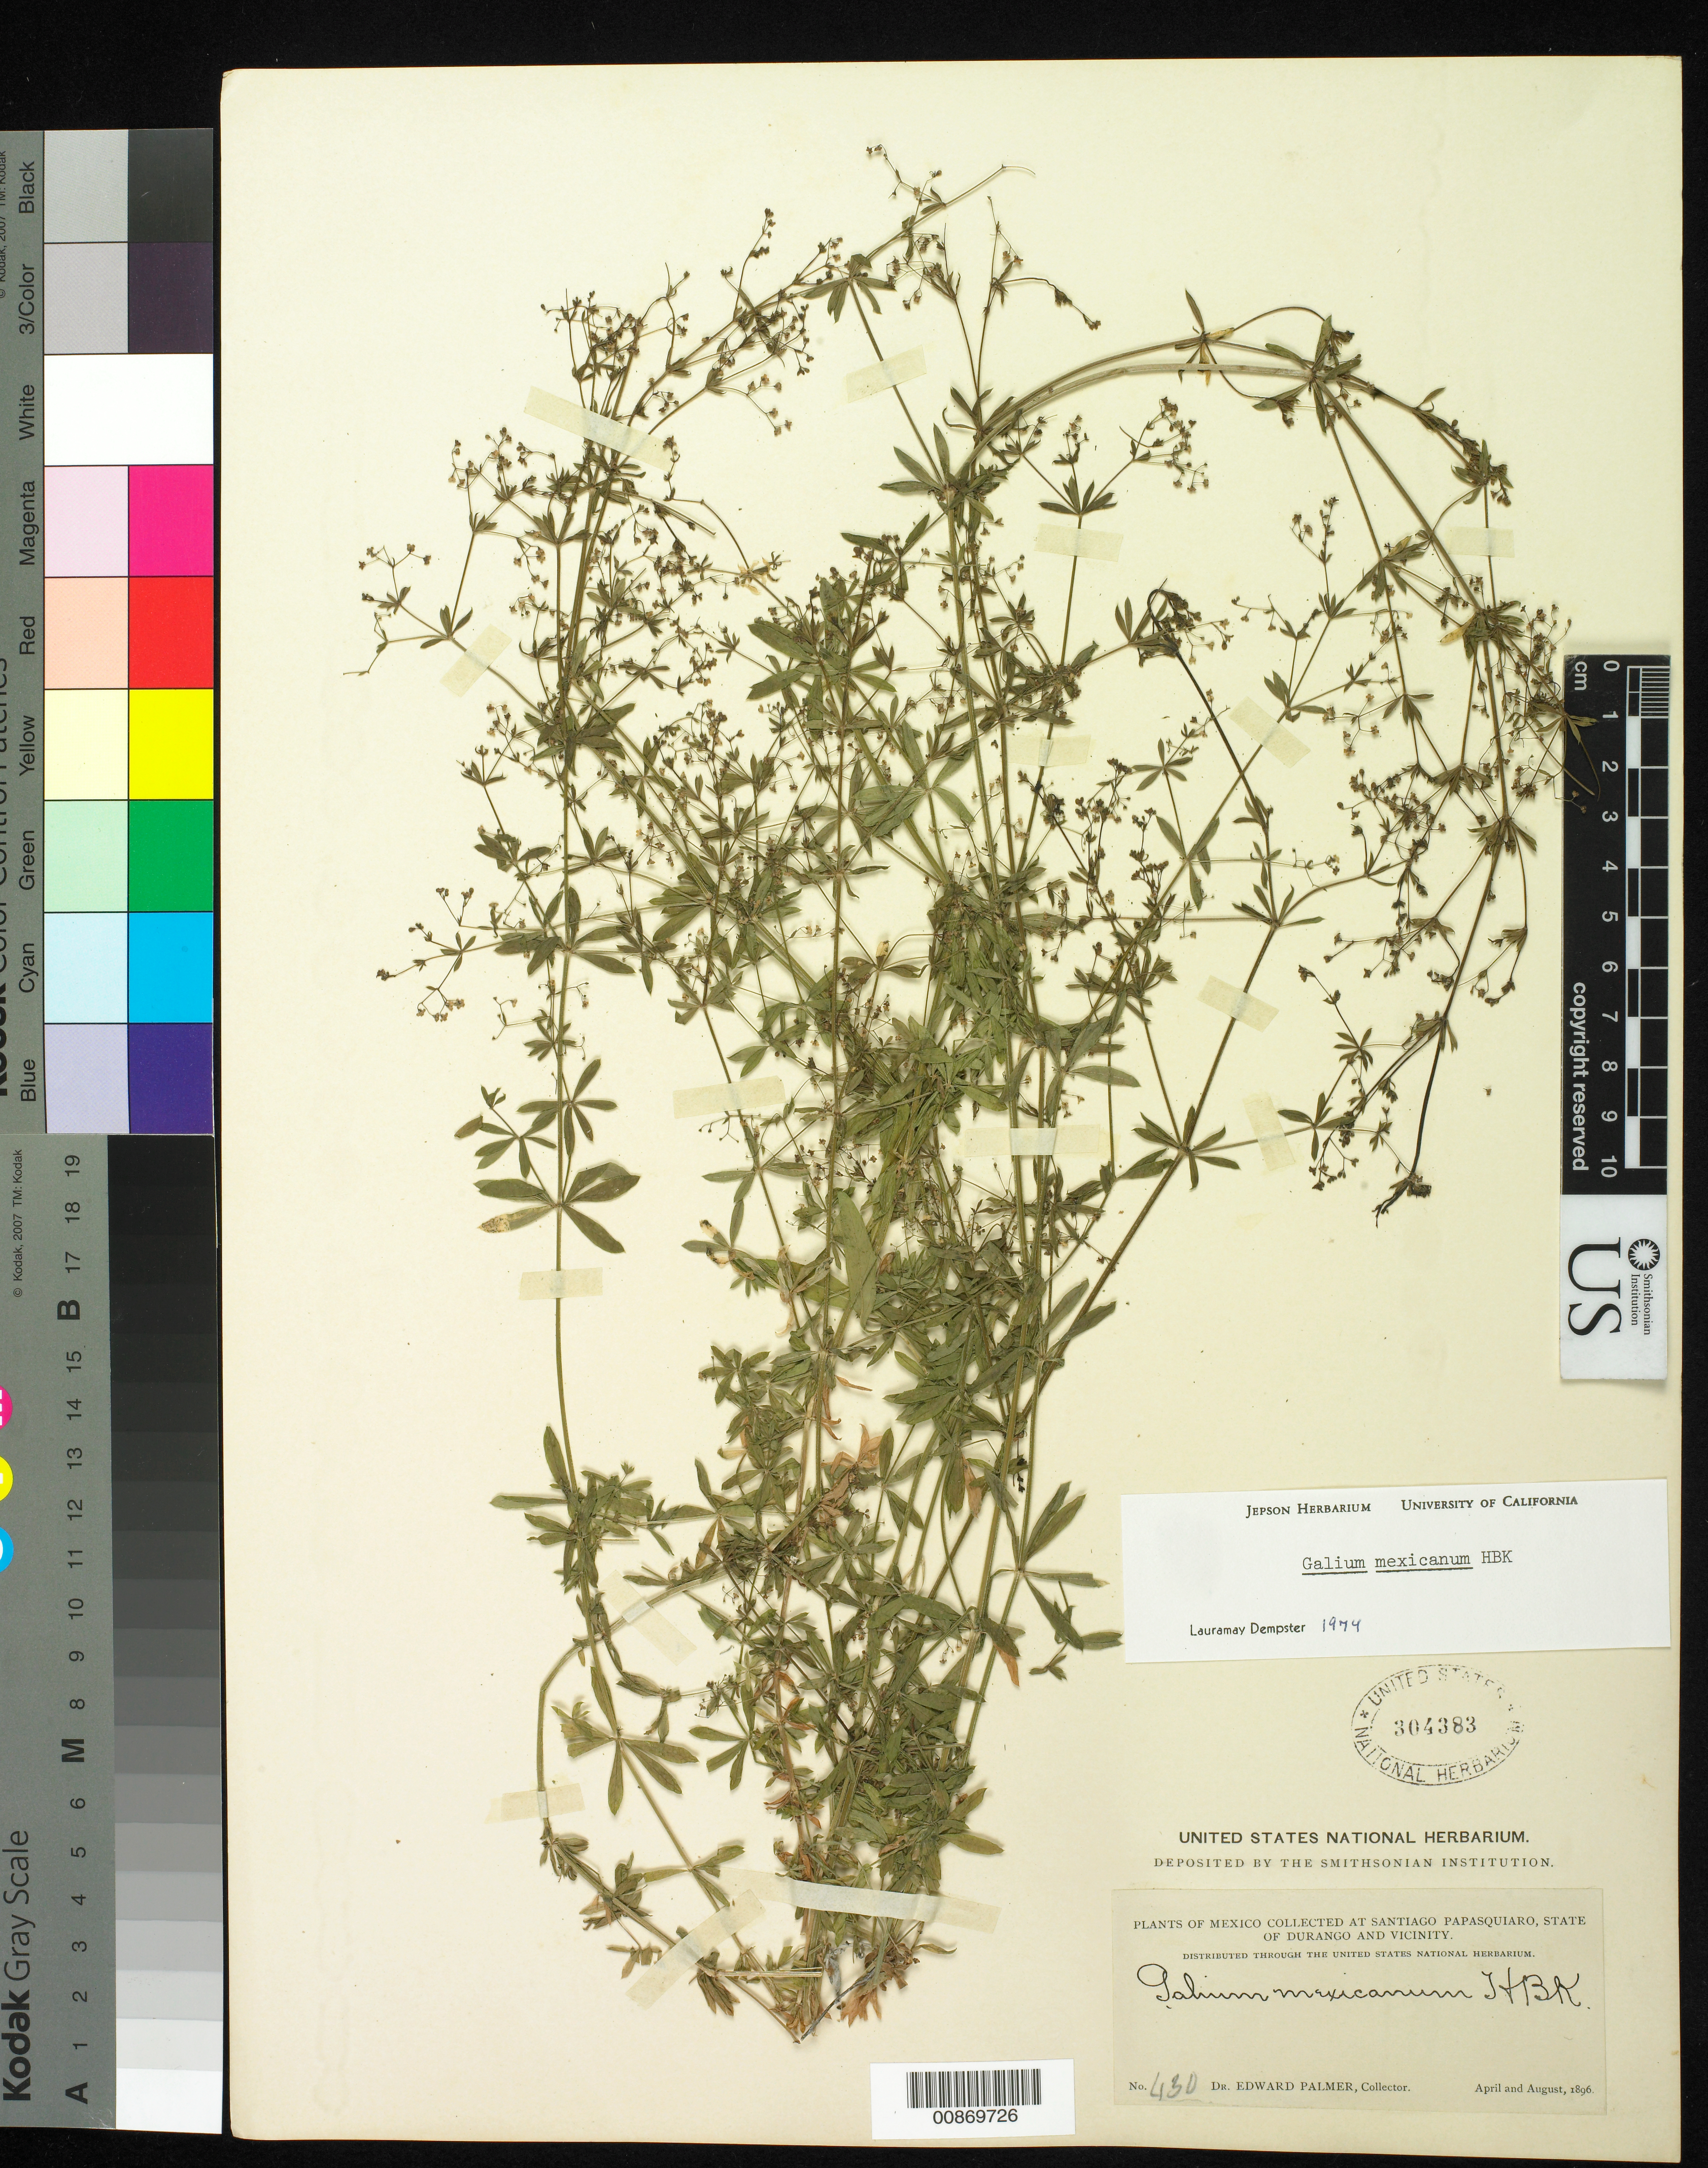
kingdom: Plantae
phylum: Tracheophyta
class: Magnoliopsida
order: Gentianales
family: Rubiaceae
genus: Galium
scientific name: Galium mexicanum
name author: Kunth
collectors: E. Palmer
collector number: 430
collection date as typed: Apr 1896 to -- Aug 1896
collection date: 1896-04/1896-08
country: Mexico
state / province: Durango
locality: Santiago Papasquiaro, Durango and vicinity.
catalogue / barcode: US 304383